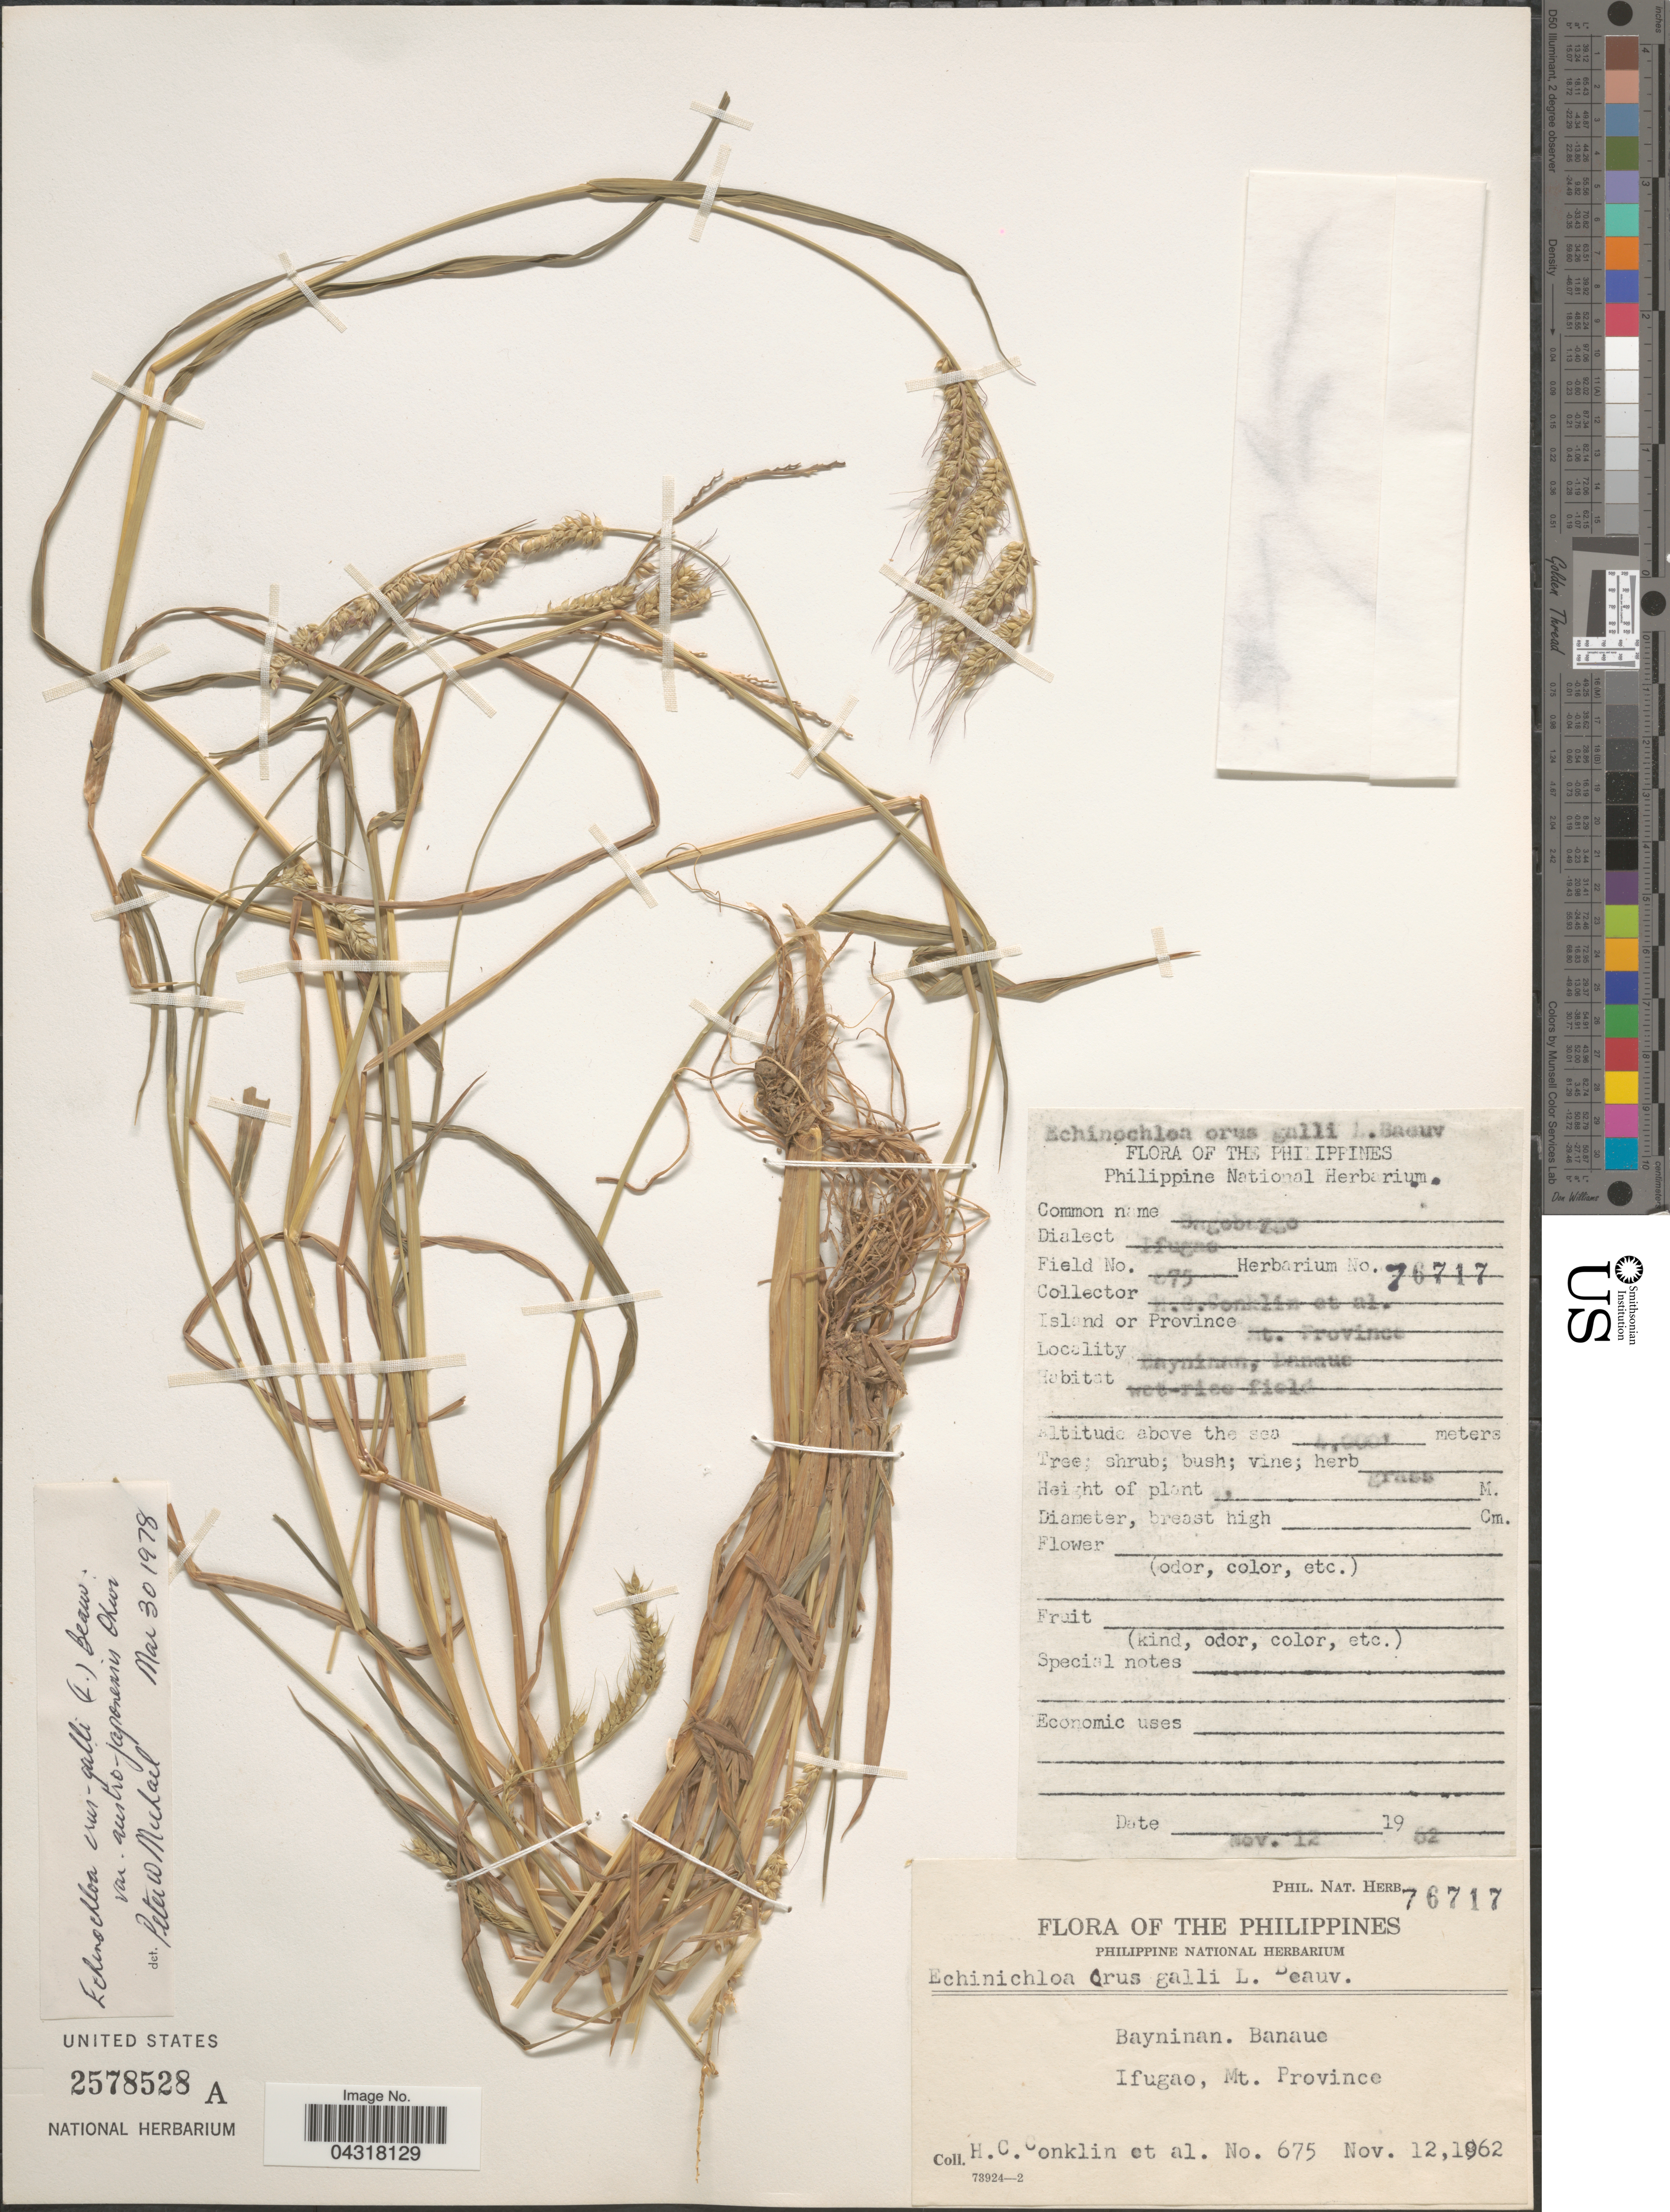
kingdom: Plantae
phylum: Tracheophyta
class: Liliopsida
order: Poales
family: Poaceae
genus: Echinochloa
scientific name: Echinochloa crus-galli var. austrojaponensis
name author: Ohwi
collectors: H. Conklin & et al.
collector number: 675/Phil. Nat. Herb. 76717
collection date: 1962-11-12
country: Philippines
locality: Bayninan. Banaue. Ifugao, Mt. Province.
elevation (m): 1219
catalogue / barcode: US 2578528A